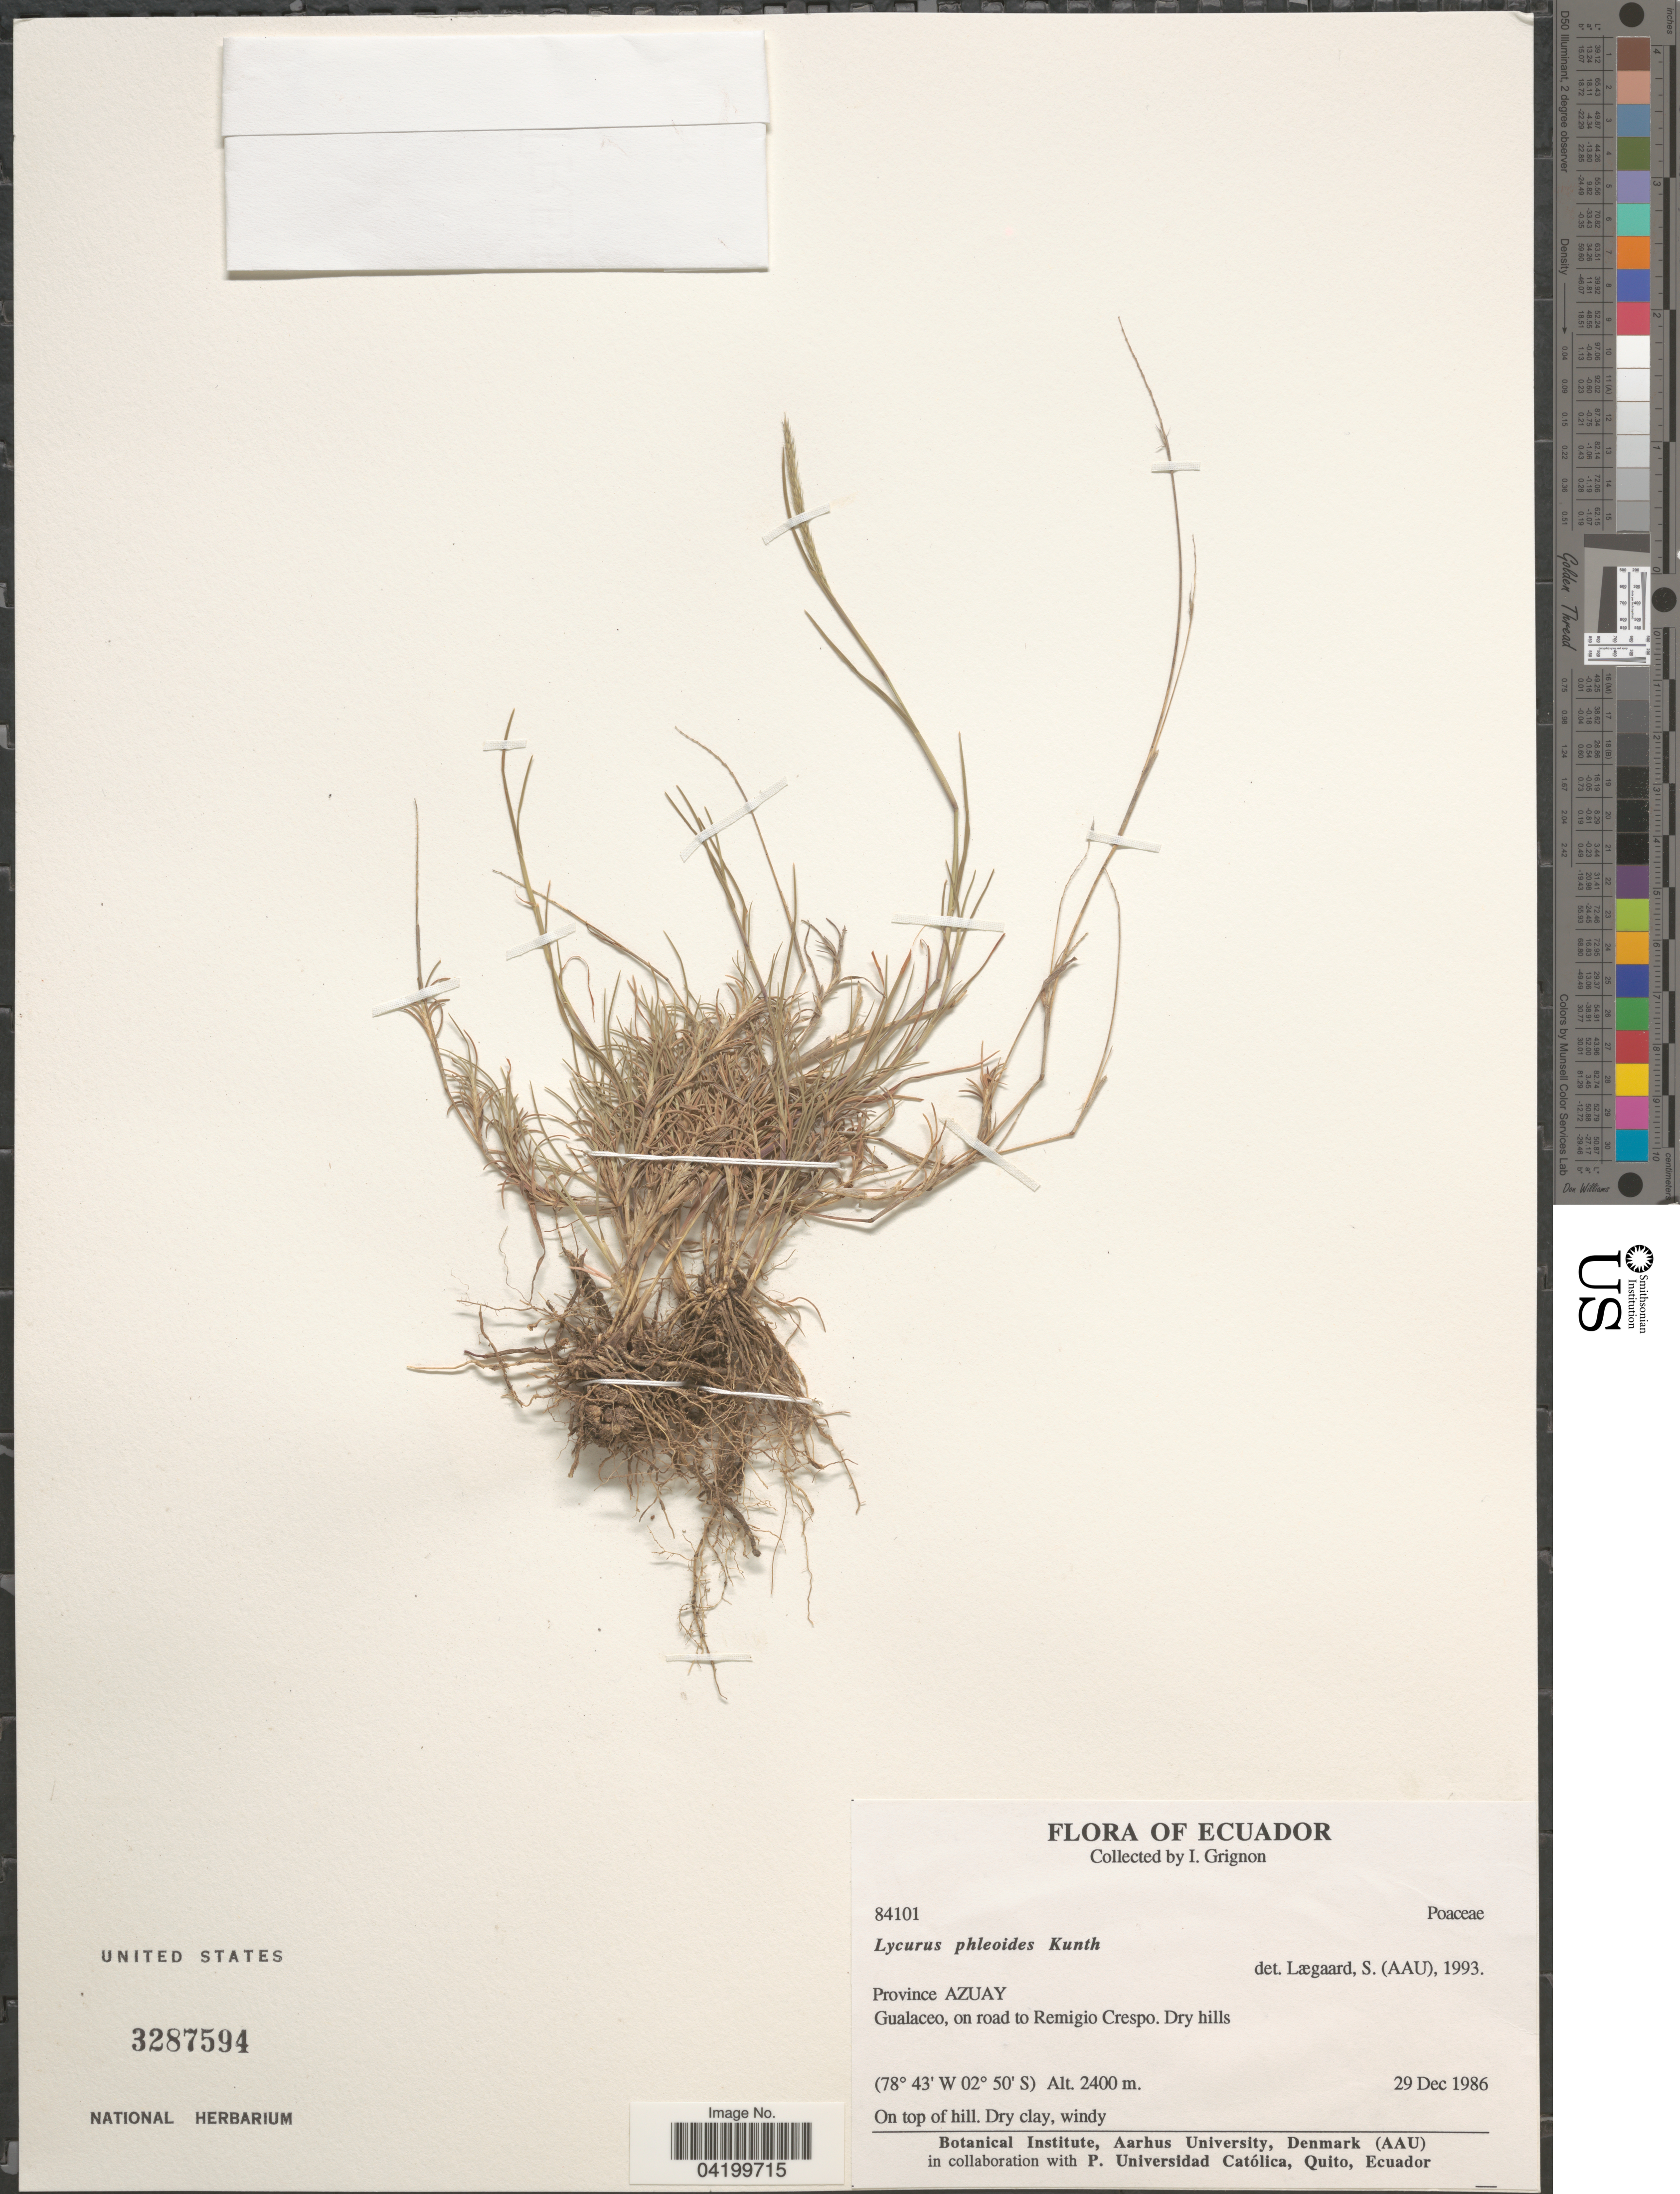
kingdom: Plantae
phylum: Tracheophyta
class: Liliopsida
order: Poales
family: Poaceae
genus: Muhlenbergia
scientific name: Muhlenbergia phalaroides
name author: (Kunth) P.M. Peterson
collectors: I. Grignon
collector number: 84101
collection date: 1986-12-29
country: Ecuador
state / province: Azuay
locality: Gualaceo, on road to Remigio Crespo.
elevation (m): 2400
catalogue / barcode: US 3287594